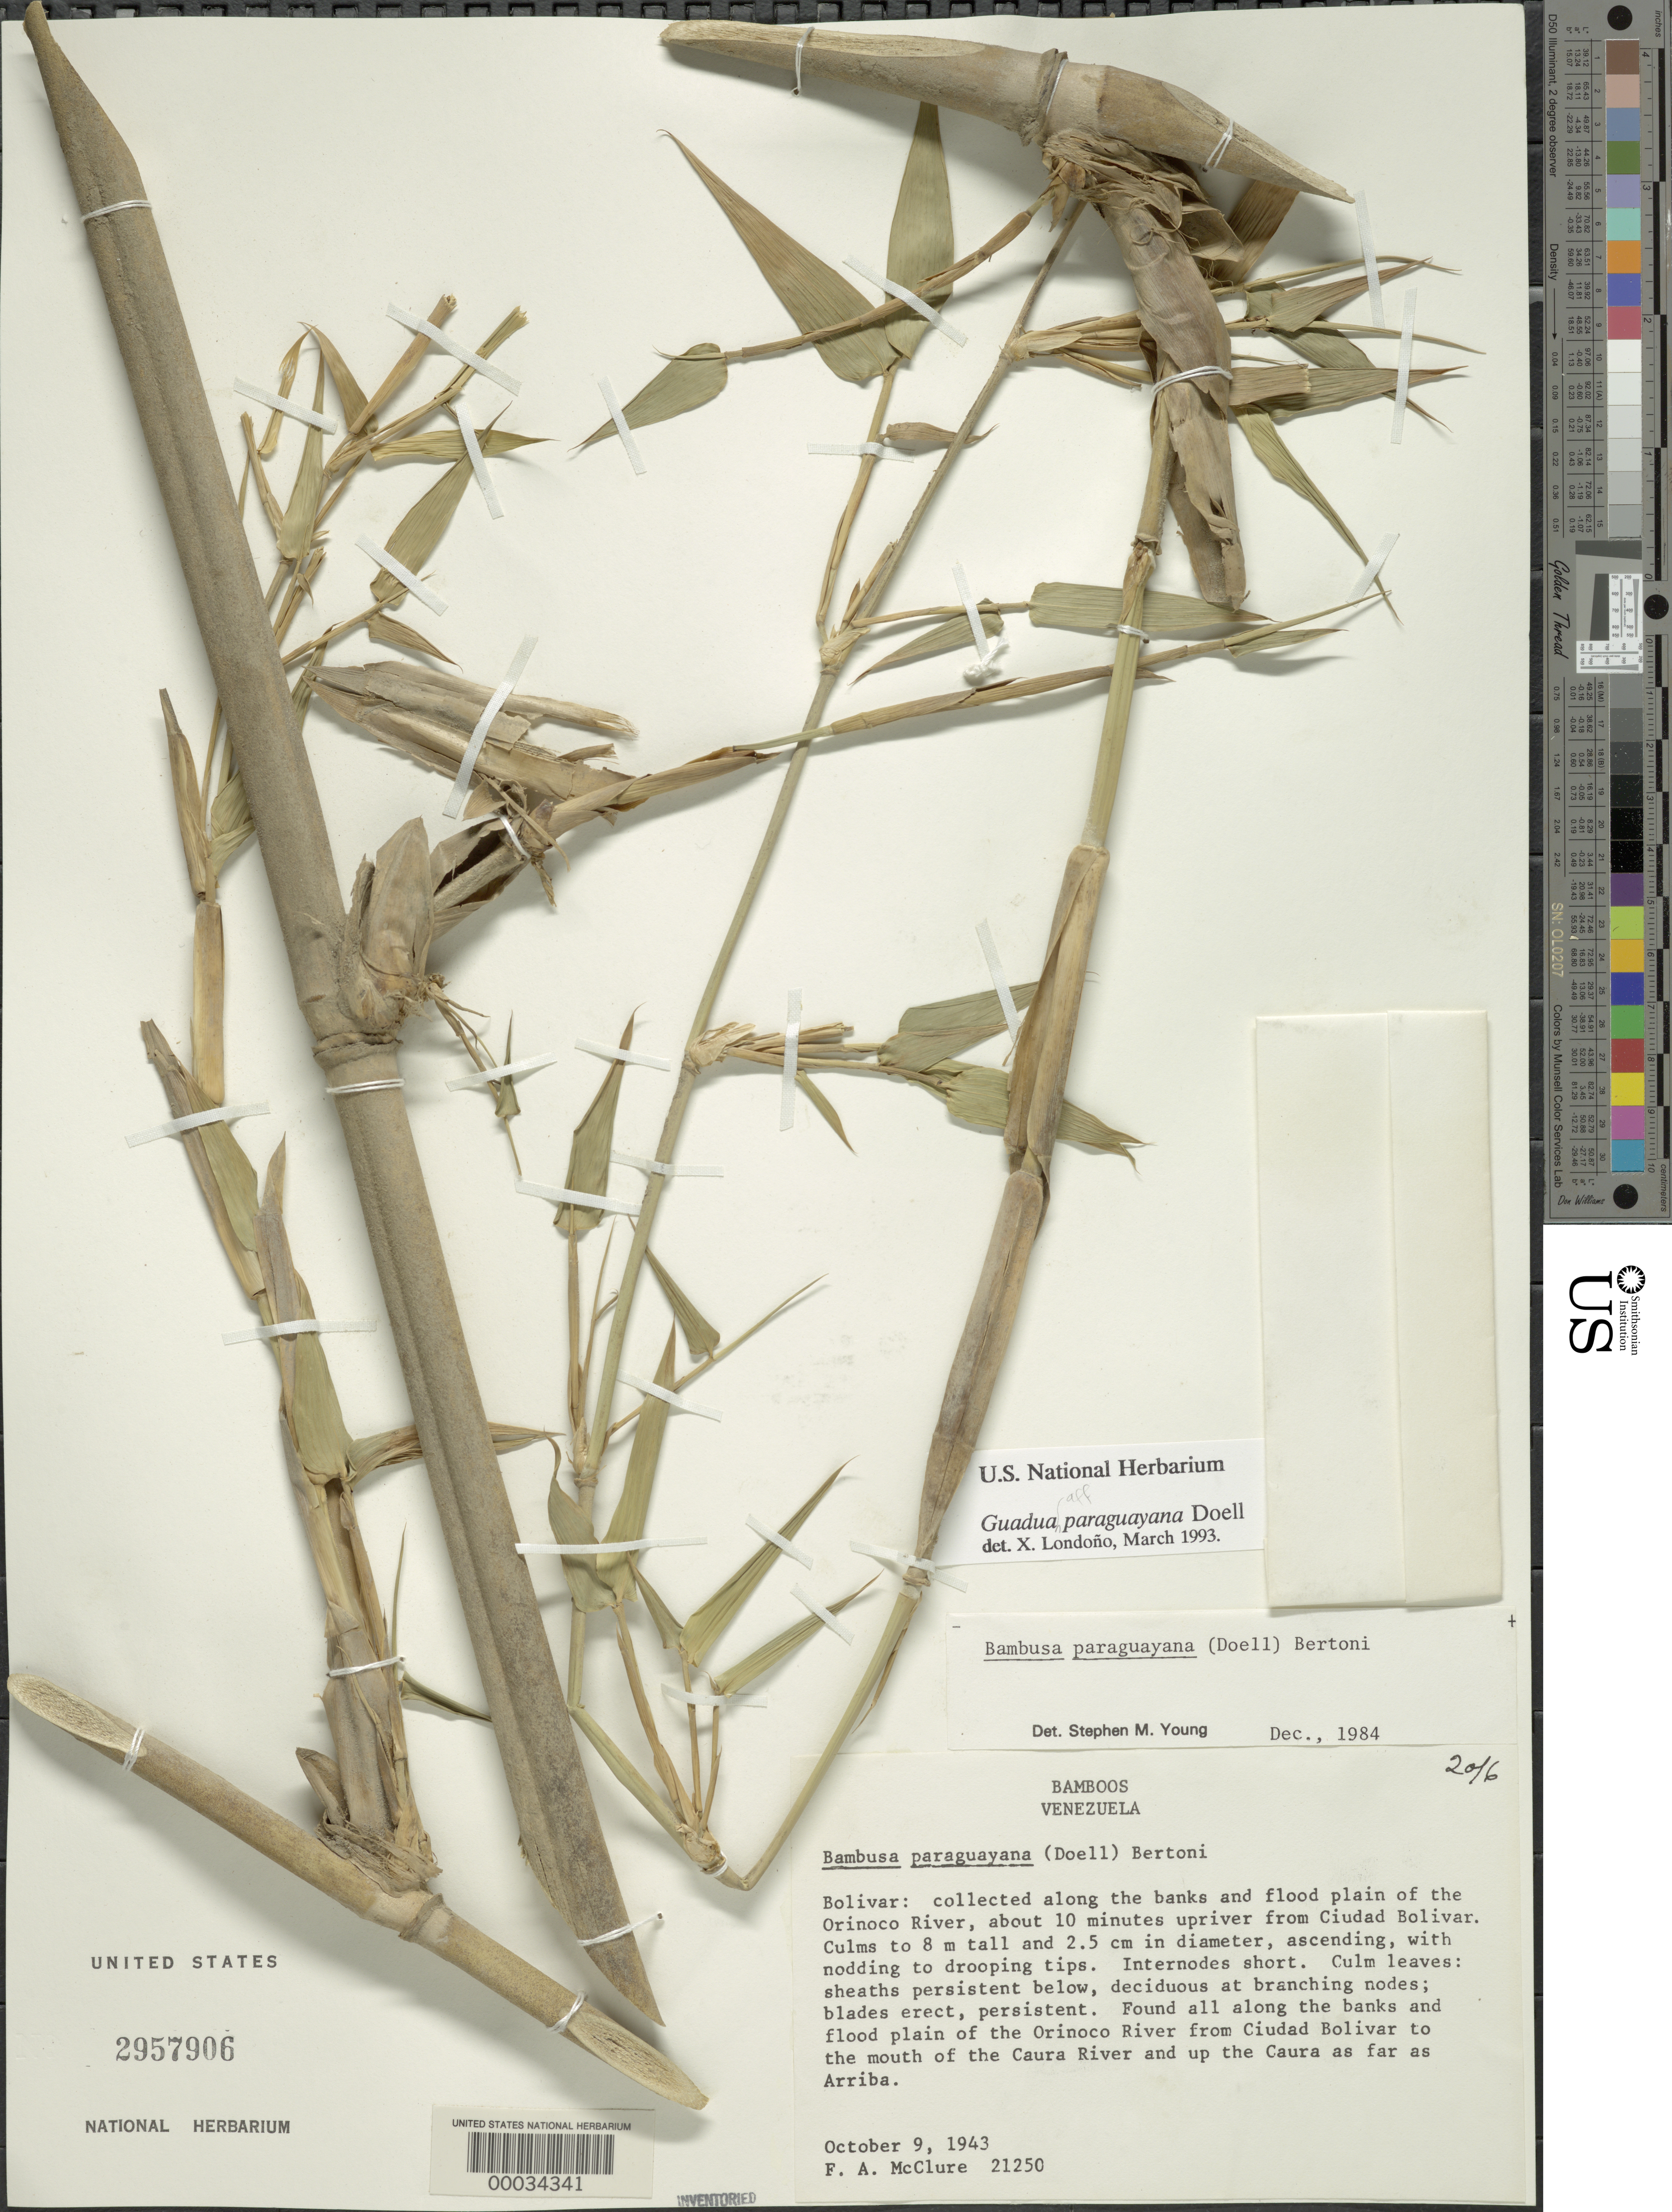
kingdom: Plantae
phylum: Tracheophyta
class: Liliopsida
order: Poales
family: Poaceae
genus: Guadua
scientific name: Guadua paraguayana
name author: Döll in Mart.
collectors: F. A. McClure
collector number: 21250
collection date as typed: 09 Oct 1943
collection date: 1943-10-09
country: Venezuela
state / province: Bolivar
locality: Orinoco river, ciudad bolivar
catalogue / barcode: US 2957906